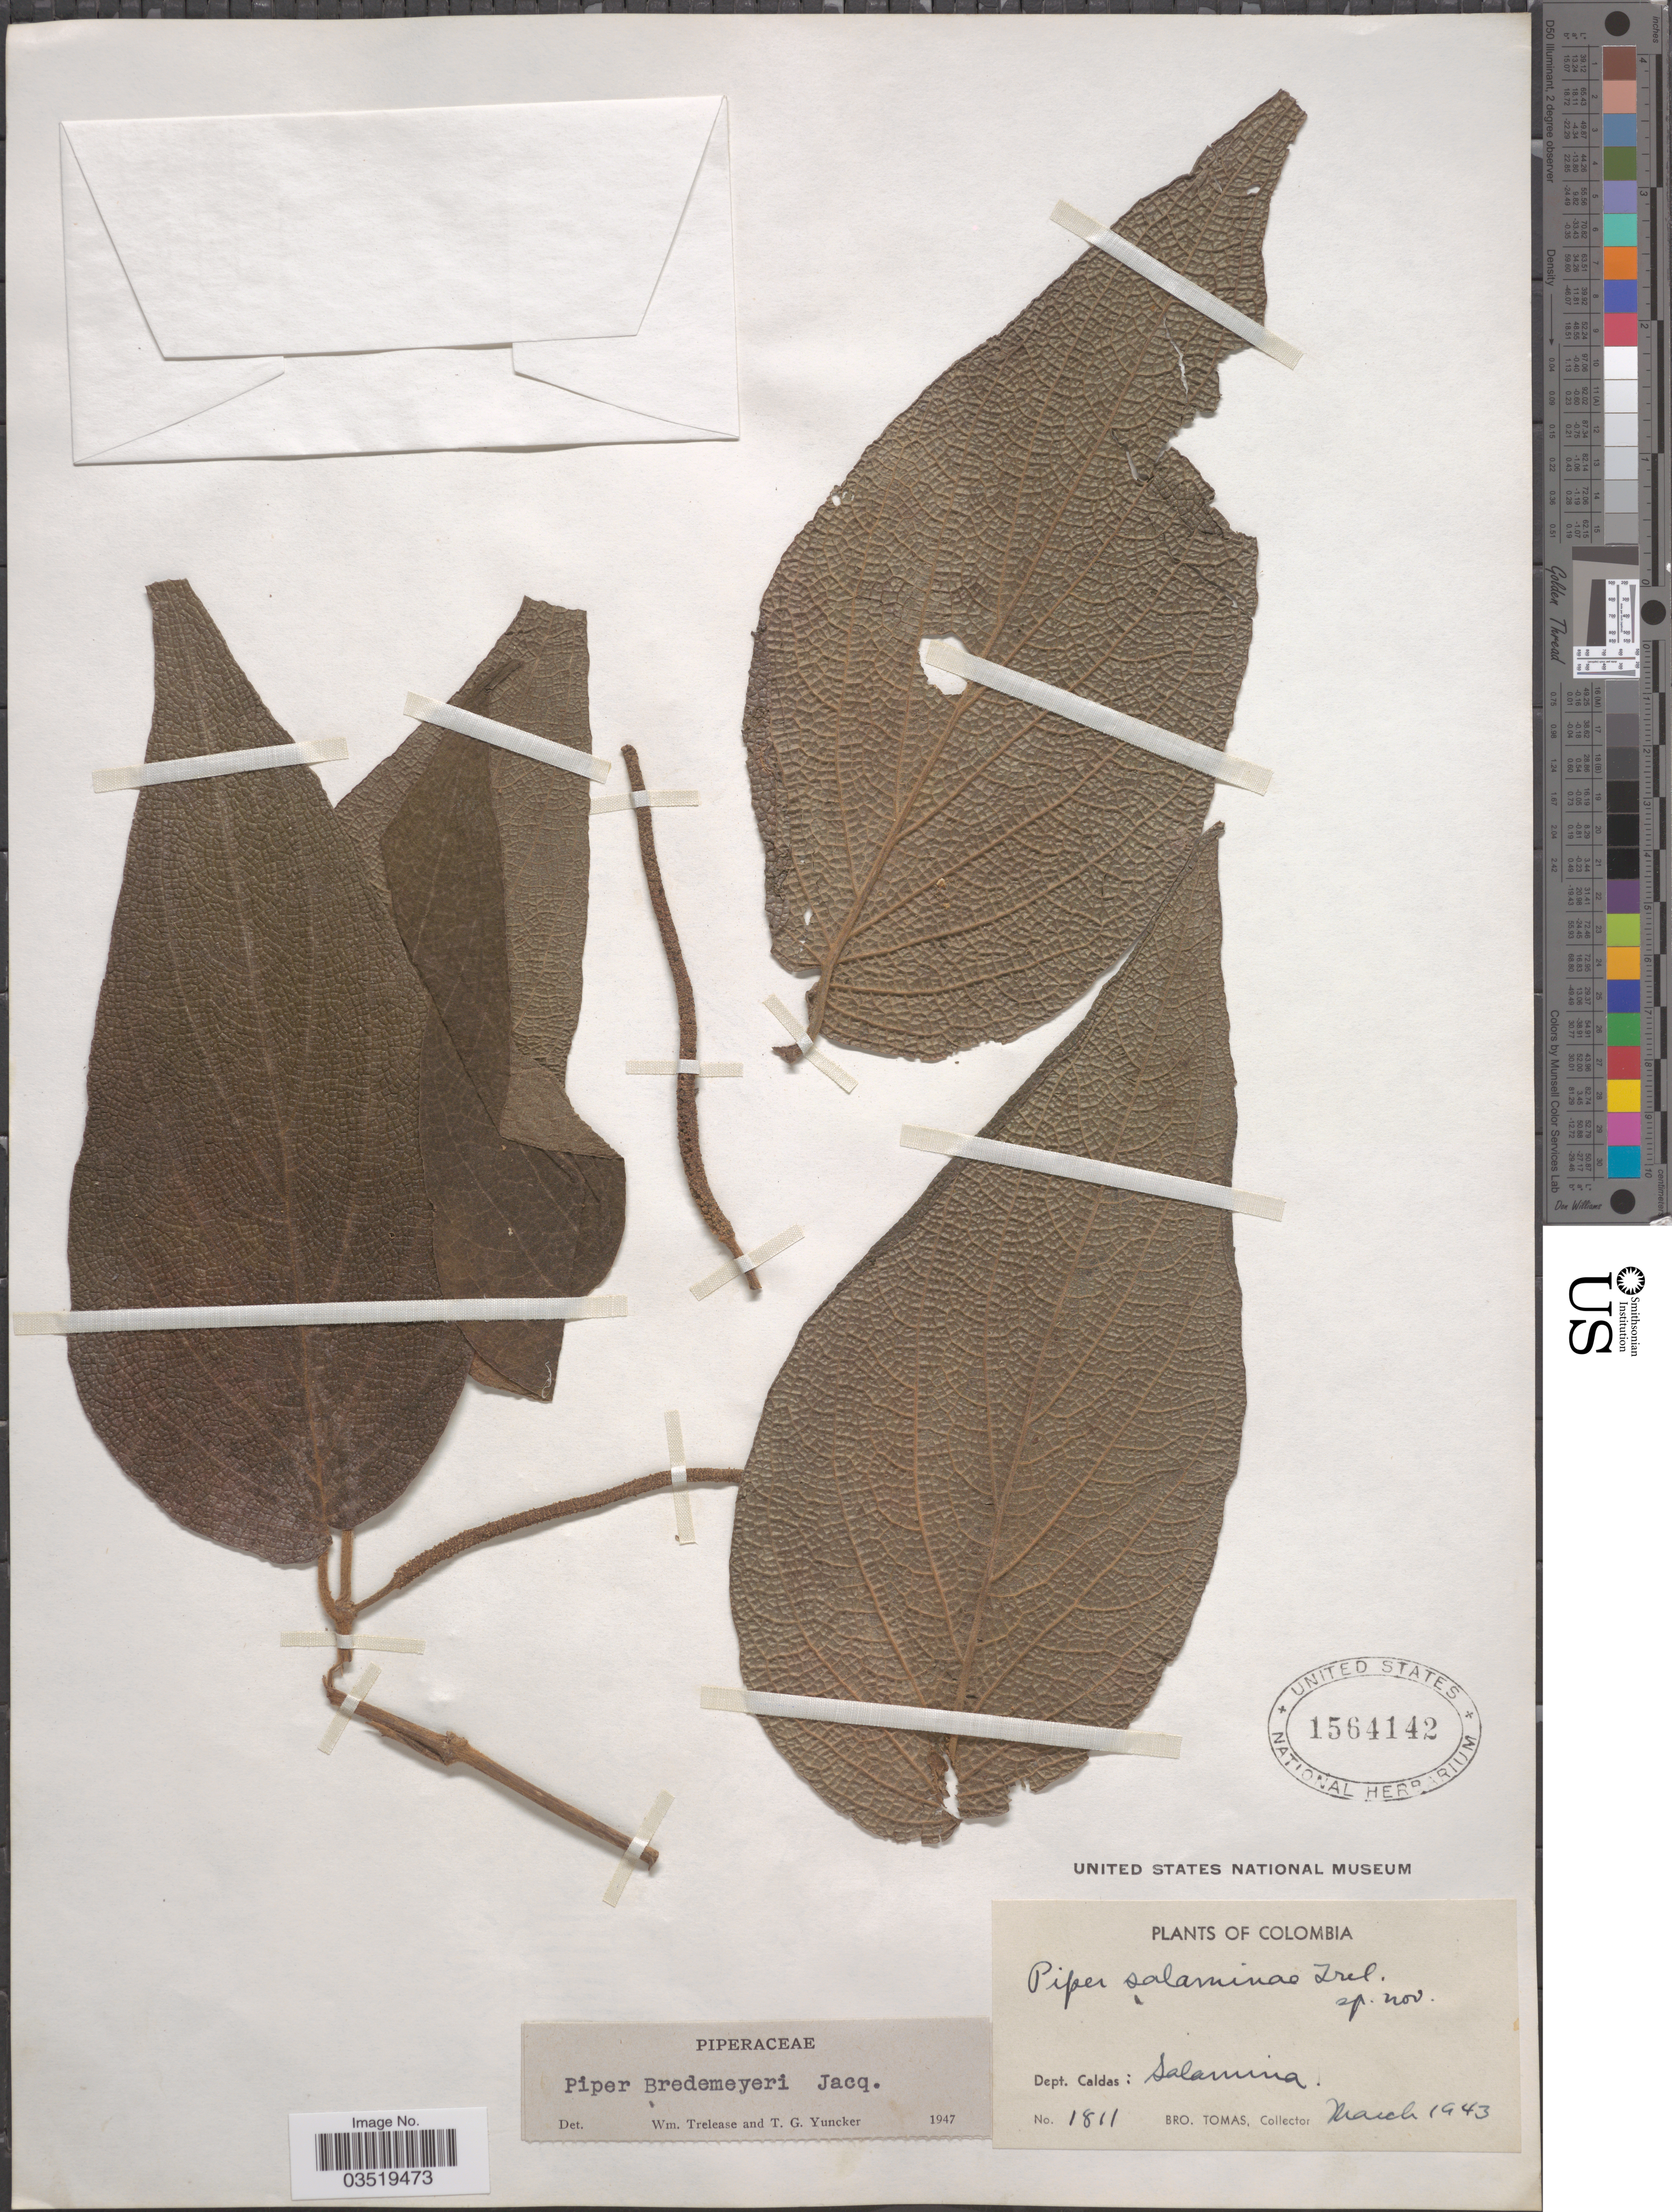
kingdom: Plantae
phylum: Tracheophyta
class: Magnoliopsida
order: Piperales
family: Piperaceae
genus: Piper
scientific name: Piper bredemeyeri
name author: J. Jacq.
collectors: B. Tomas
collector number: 1811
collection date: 1943-03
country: Colombia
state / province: Caldas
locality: Dept. Caldas: Salamina.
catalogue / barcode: US 1564142